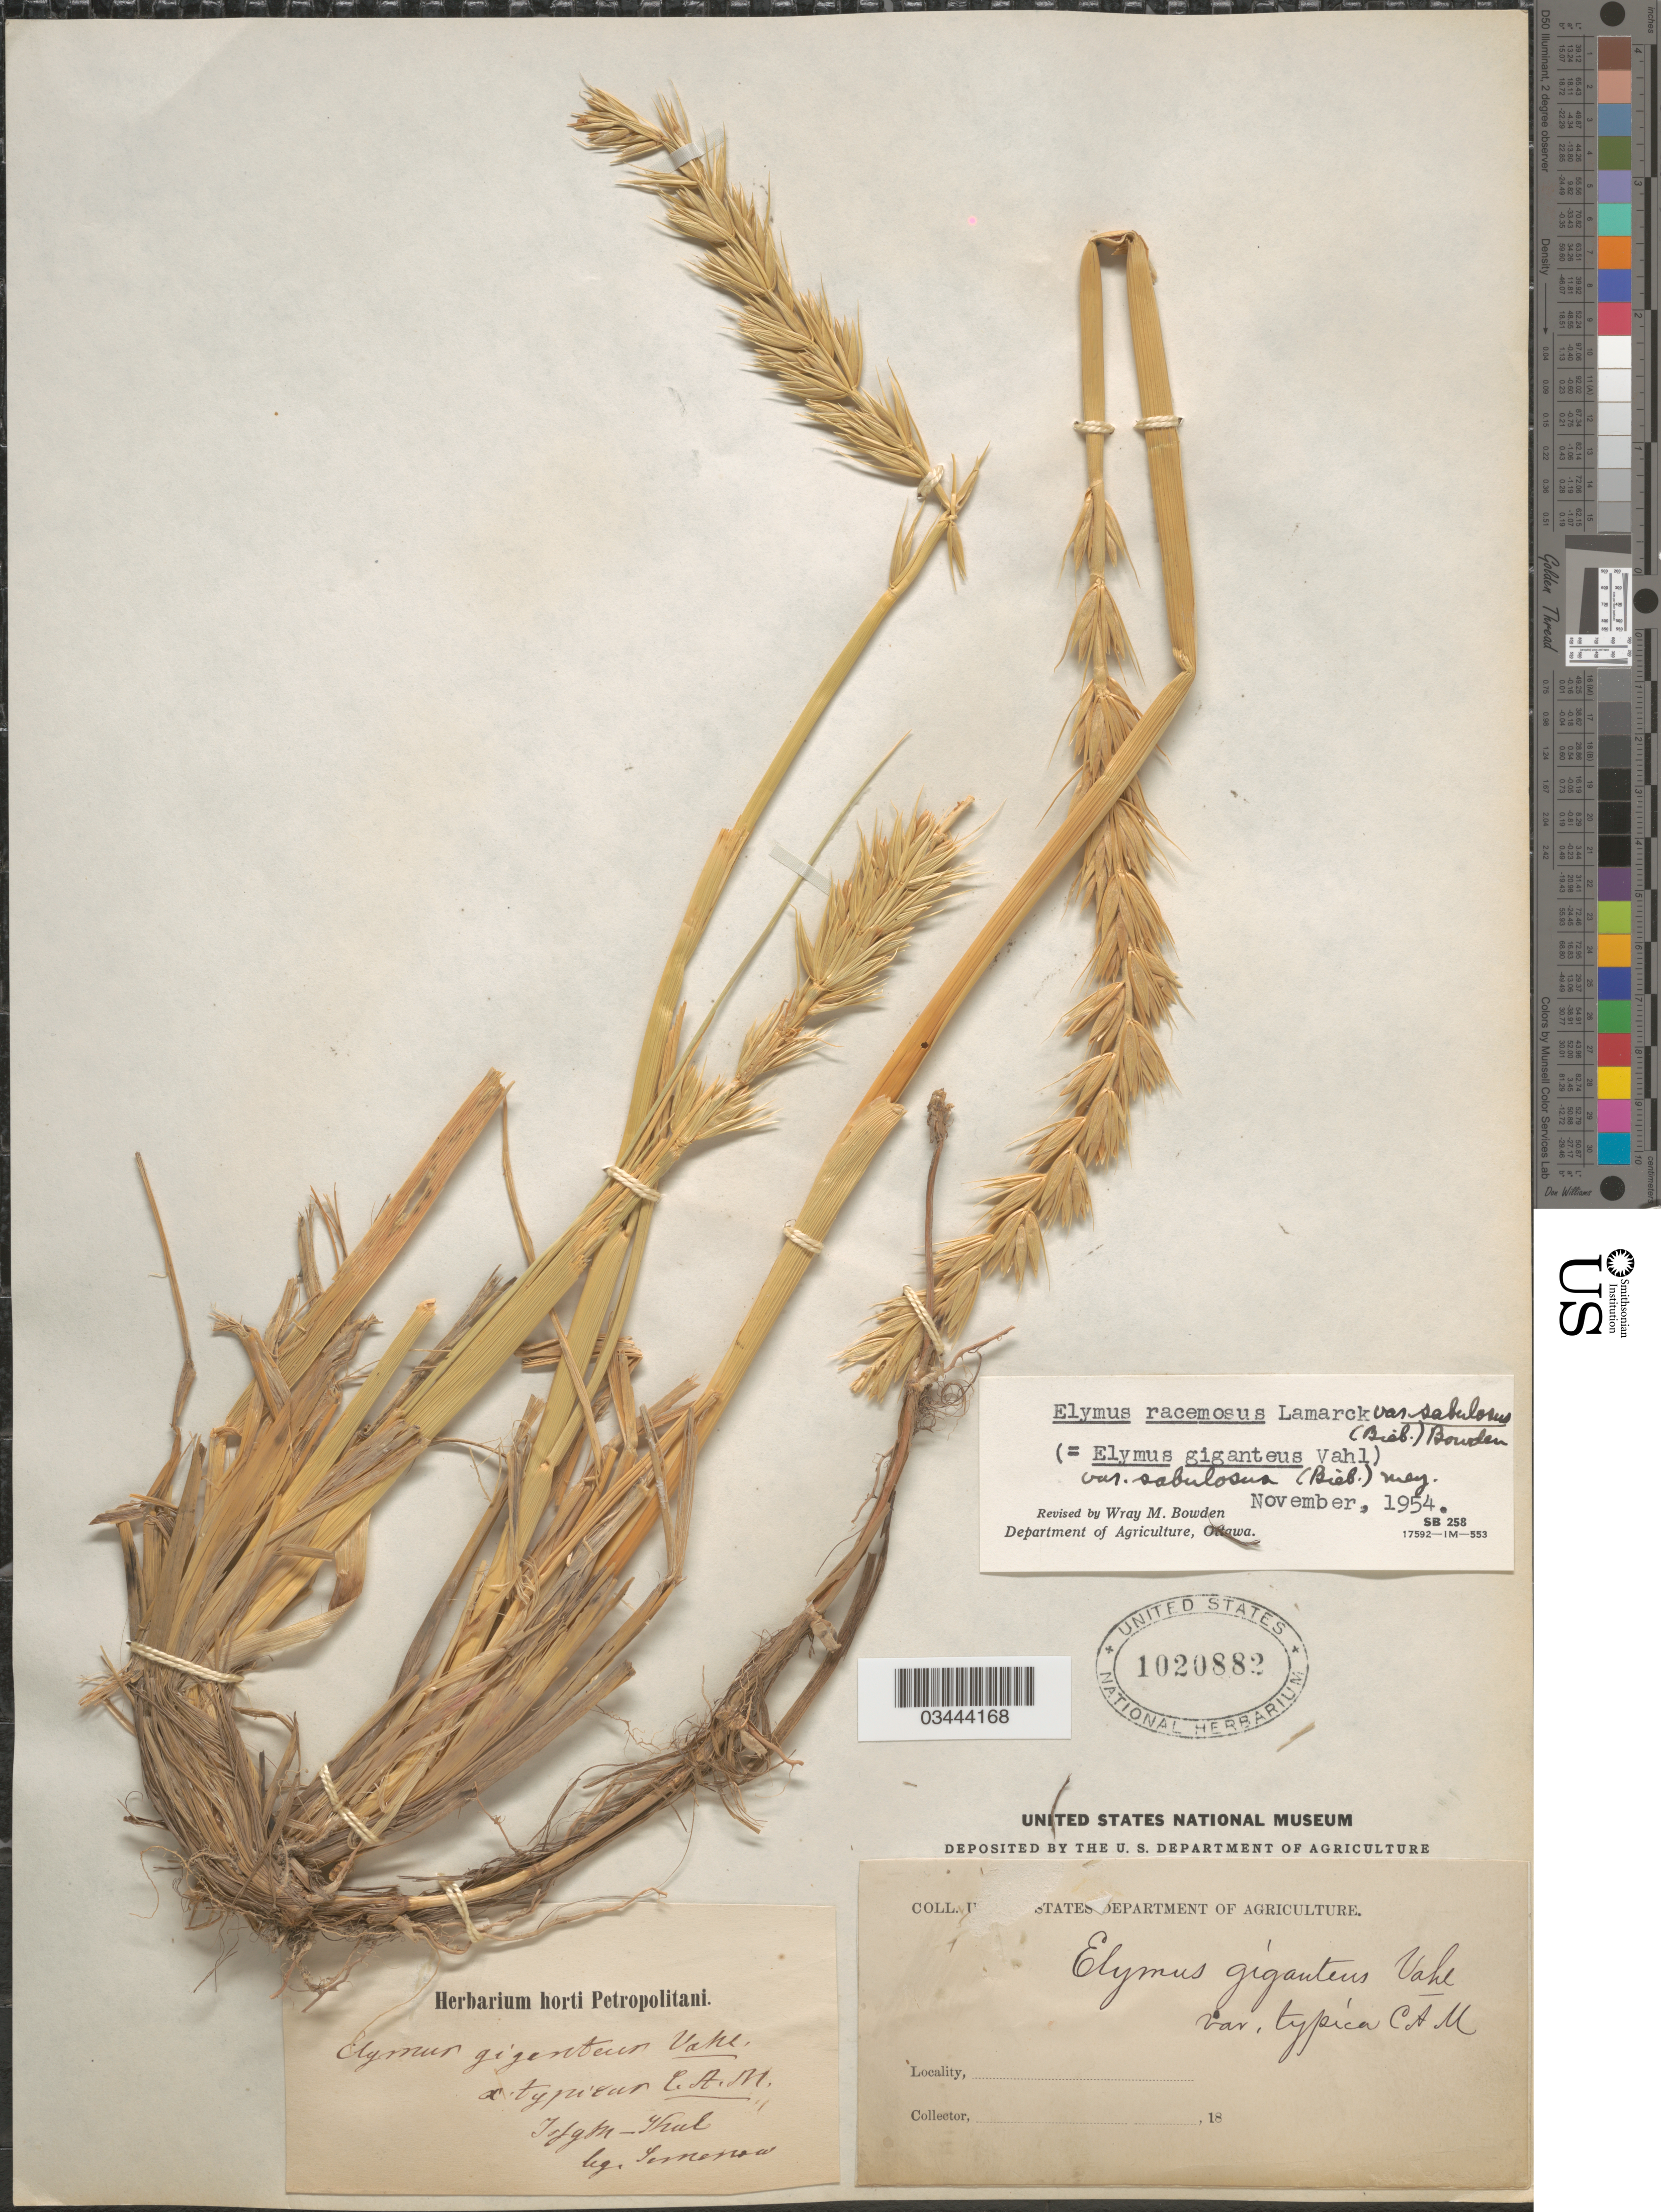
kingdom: Plantae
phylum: Tracheophyta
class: Liliopsida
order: Poales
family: Poaceae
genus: Leymus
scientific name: Leymus racemosus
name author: (Lam.) Tzvelev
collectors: P. P. Semenov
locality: Isfgm - Thal. [interpreted]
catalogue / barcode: US 1020882